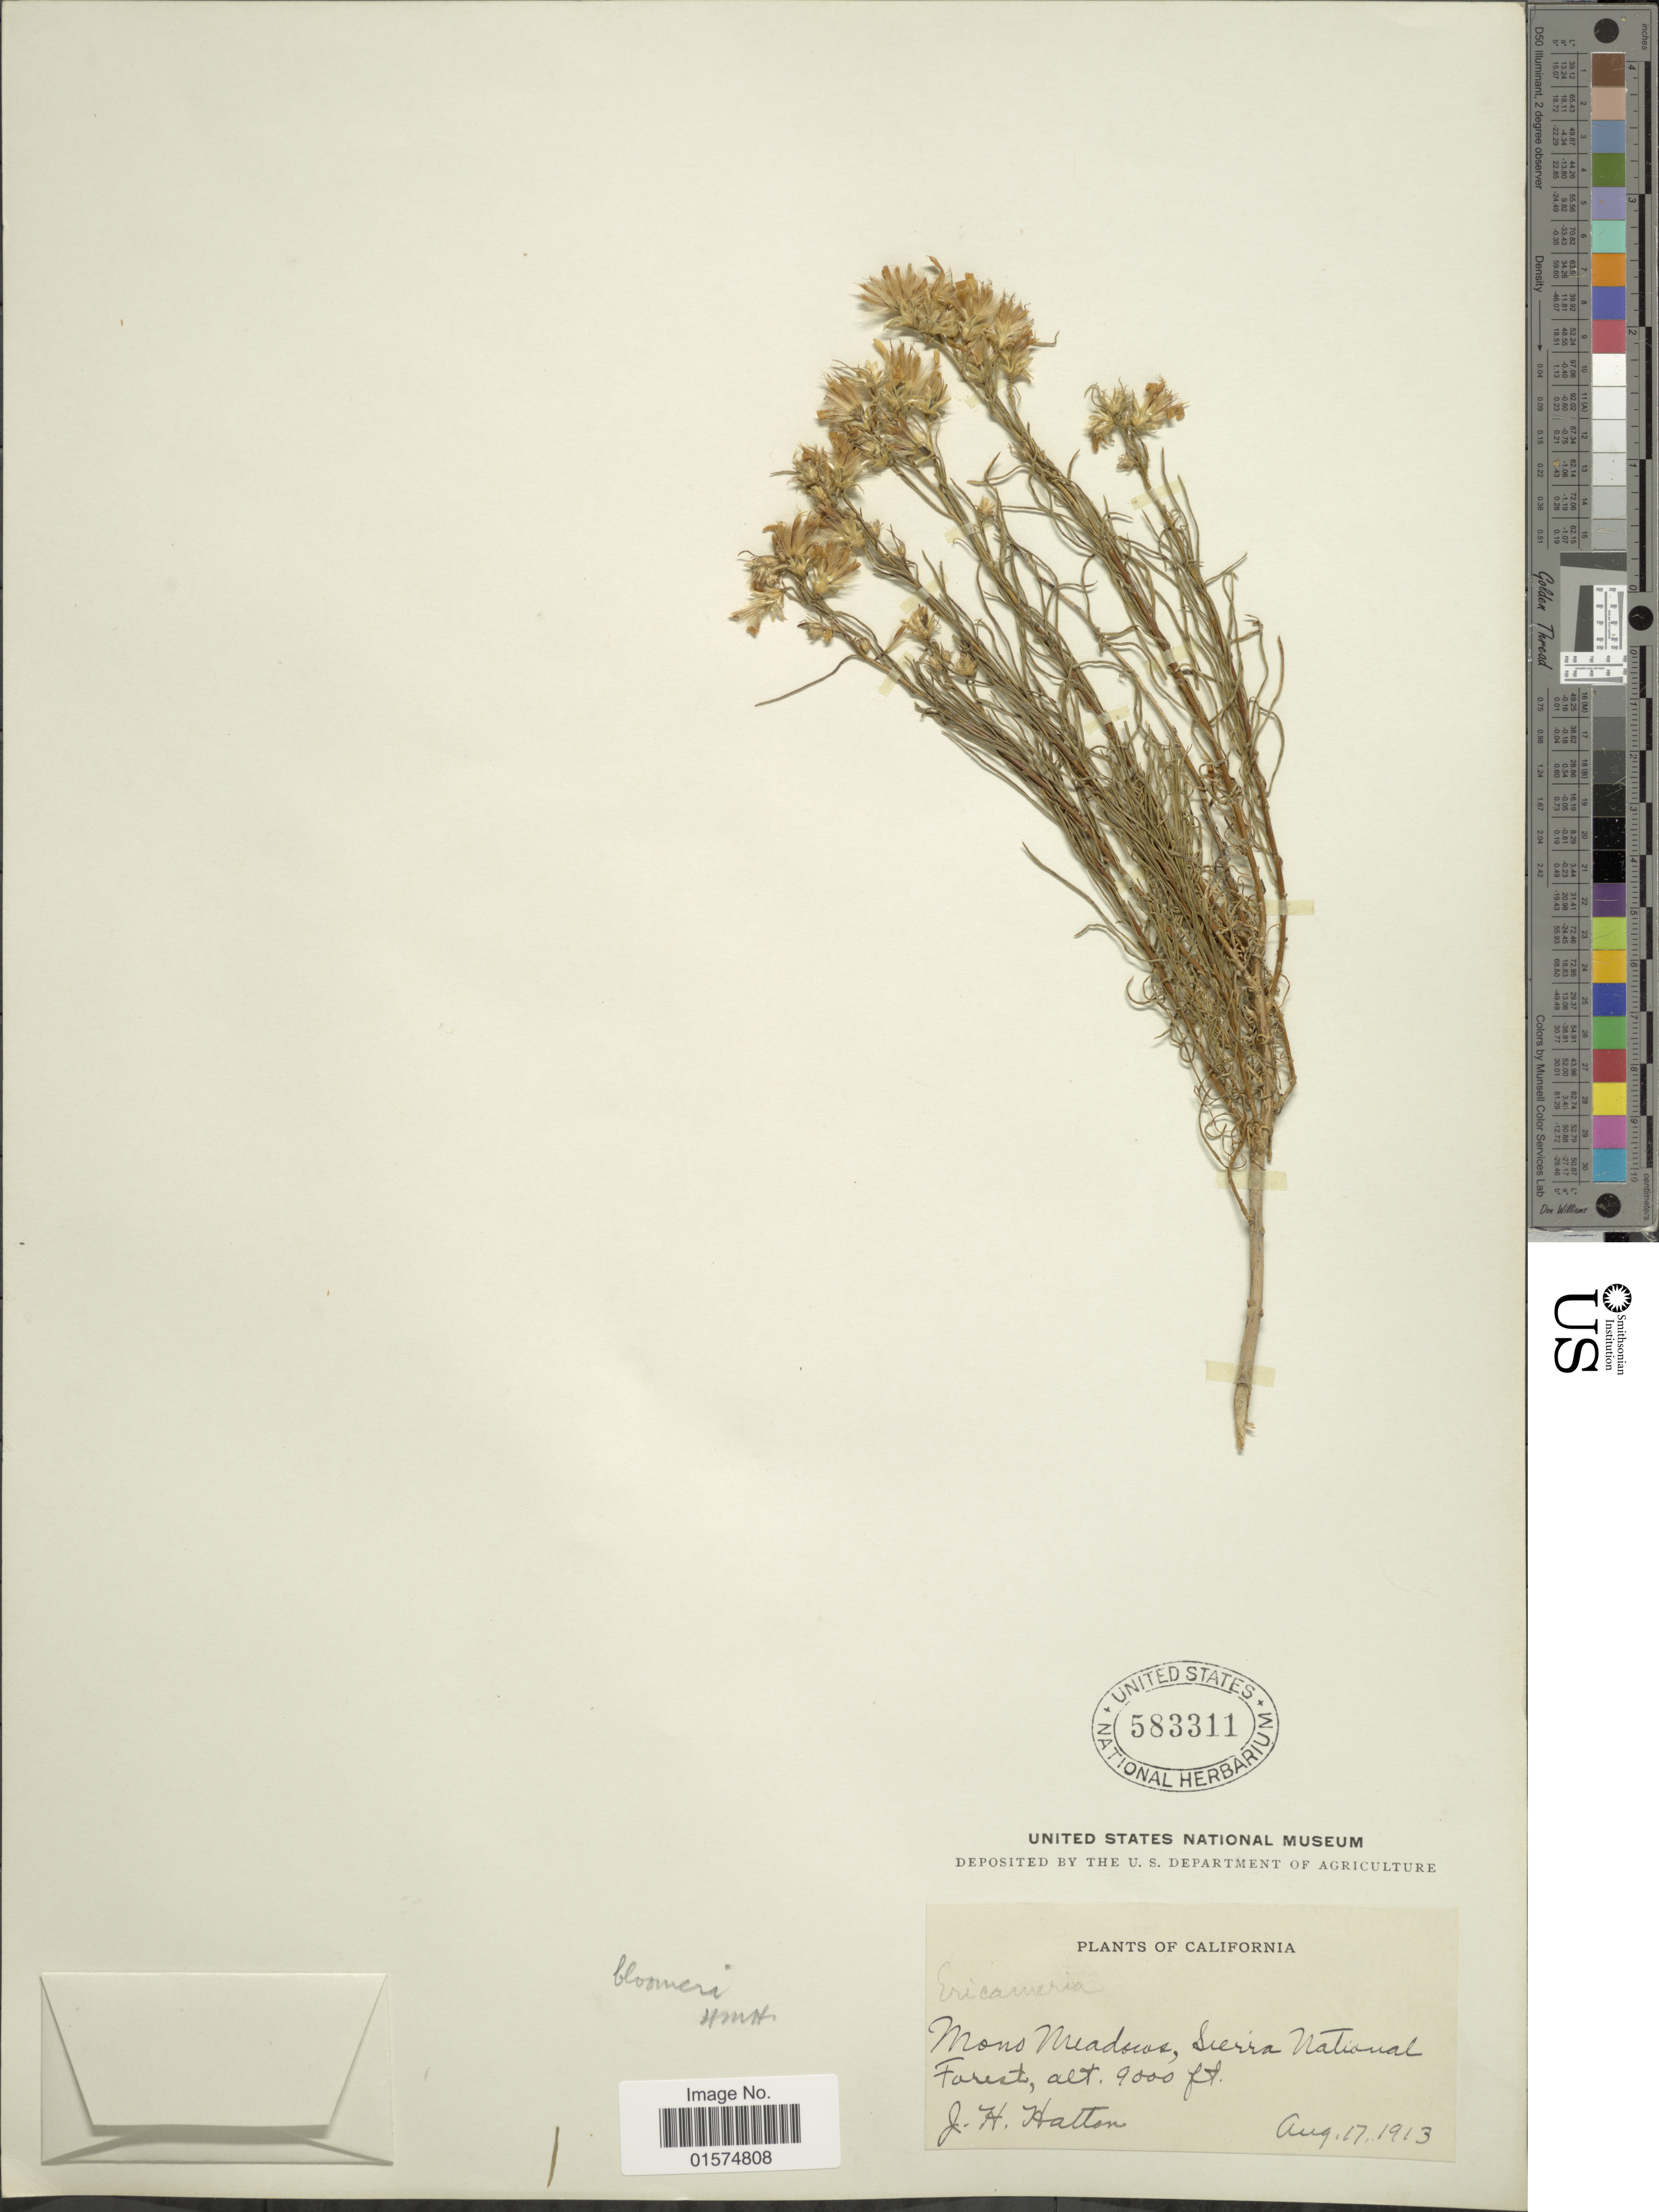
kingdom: Plantae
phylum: Tracheophyta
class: Magnoliopsida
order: Asterales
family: Asteraceae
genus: Ericameria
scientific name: Ericameria bloomeri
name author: (A. Gray) J.F. Macbr.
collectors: J. Hatton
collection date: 1913-08-17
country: United States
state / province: California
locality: Mono Meadows, Sierra National Forest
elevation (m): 2743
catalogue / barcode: US 583311